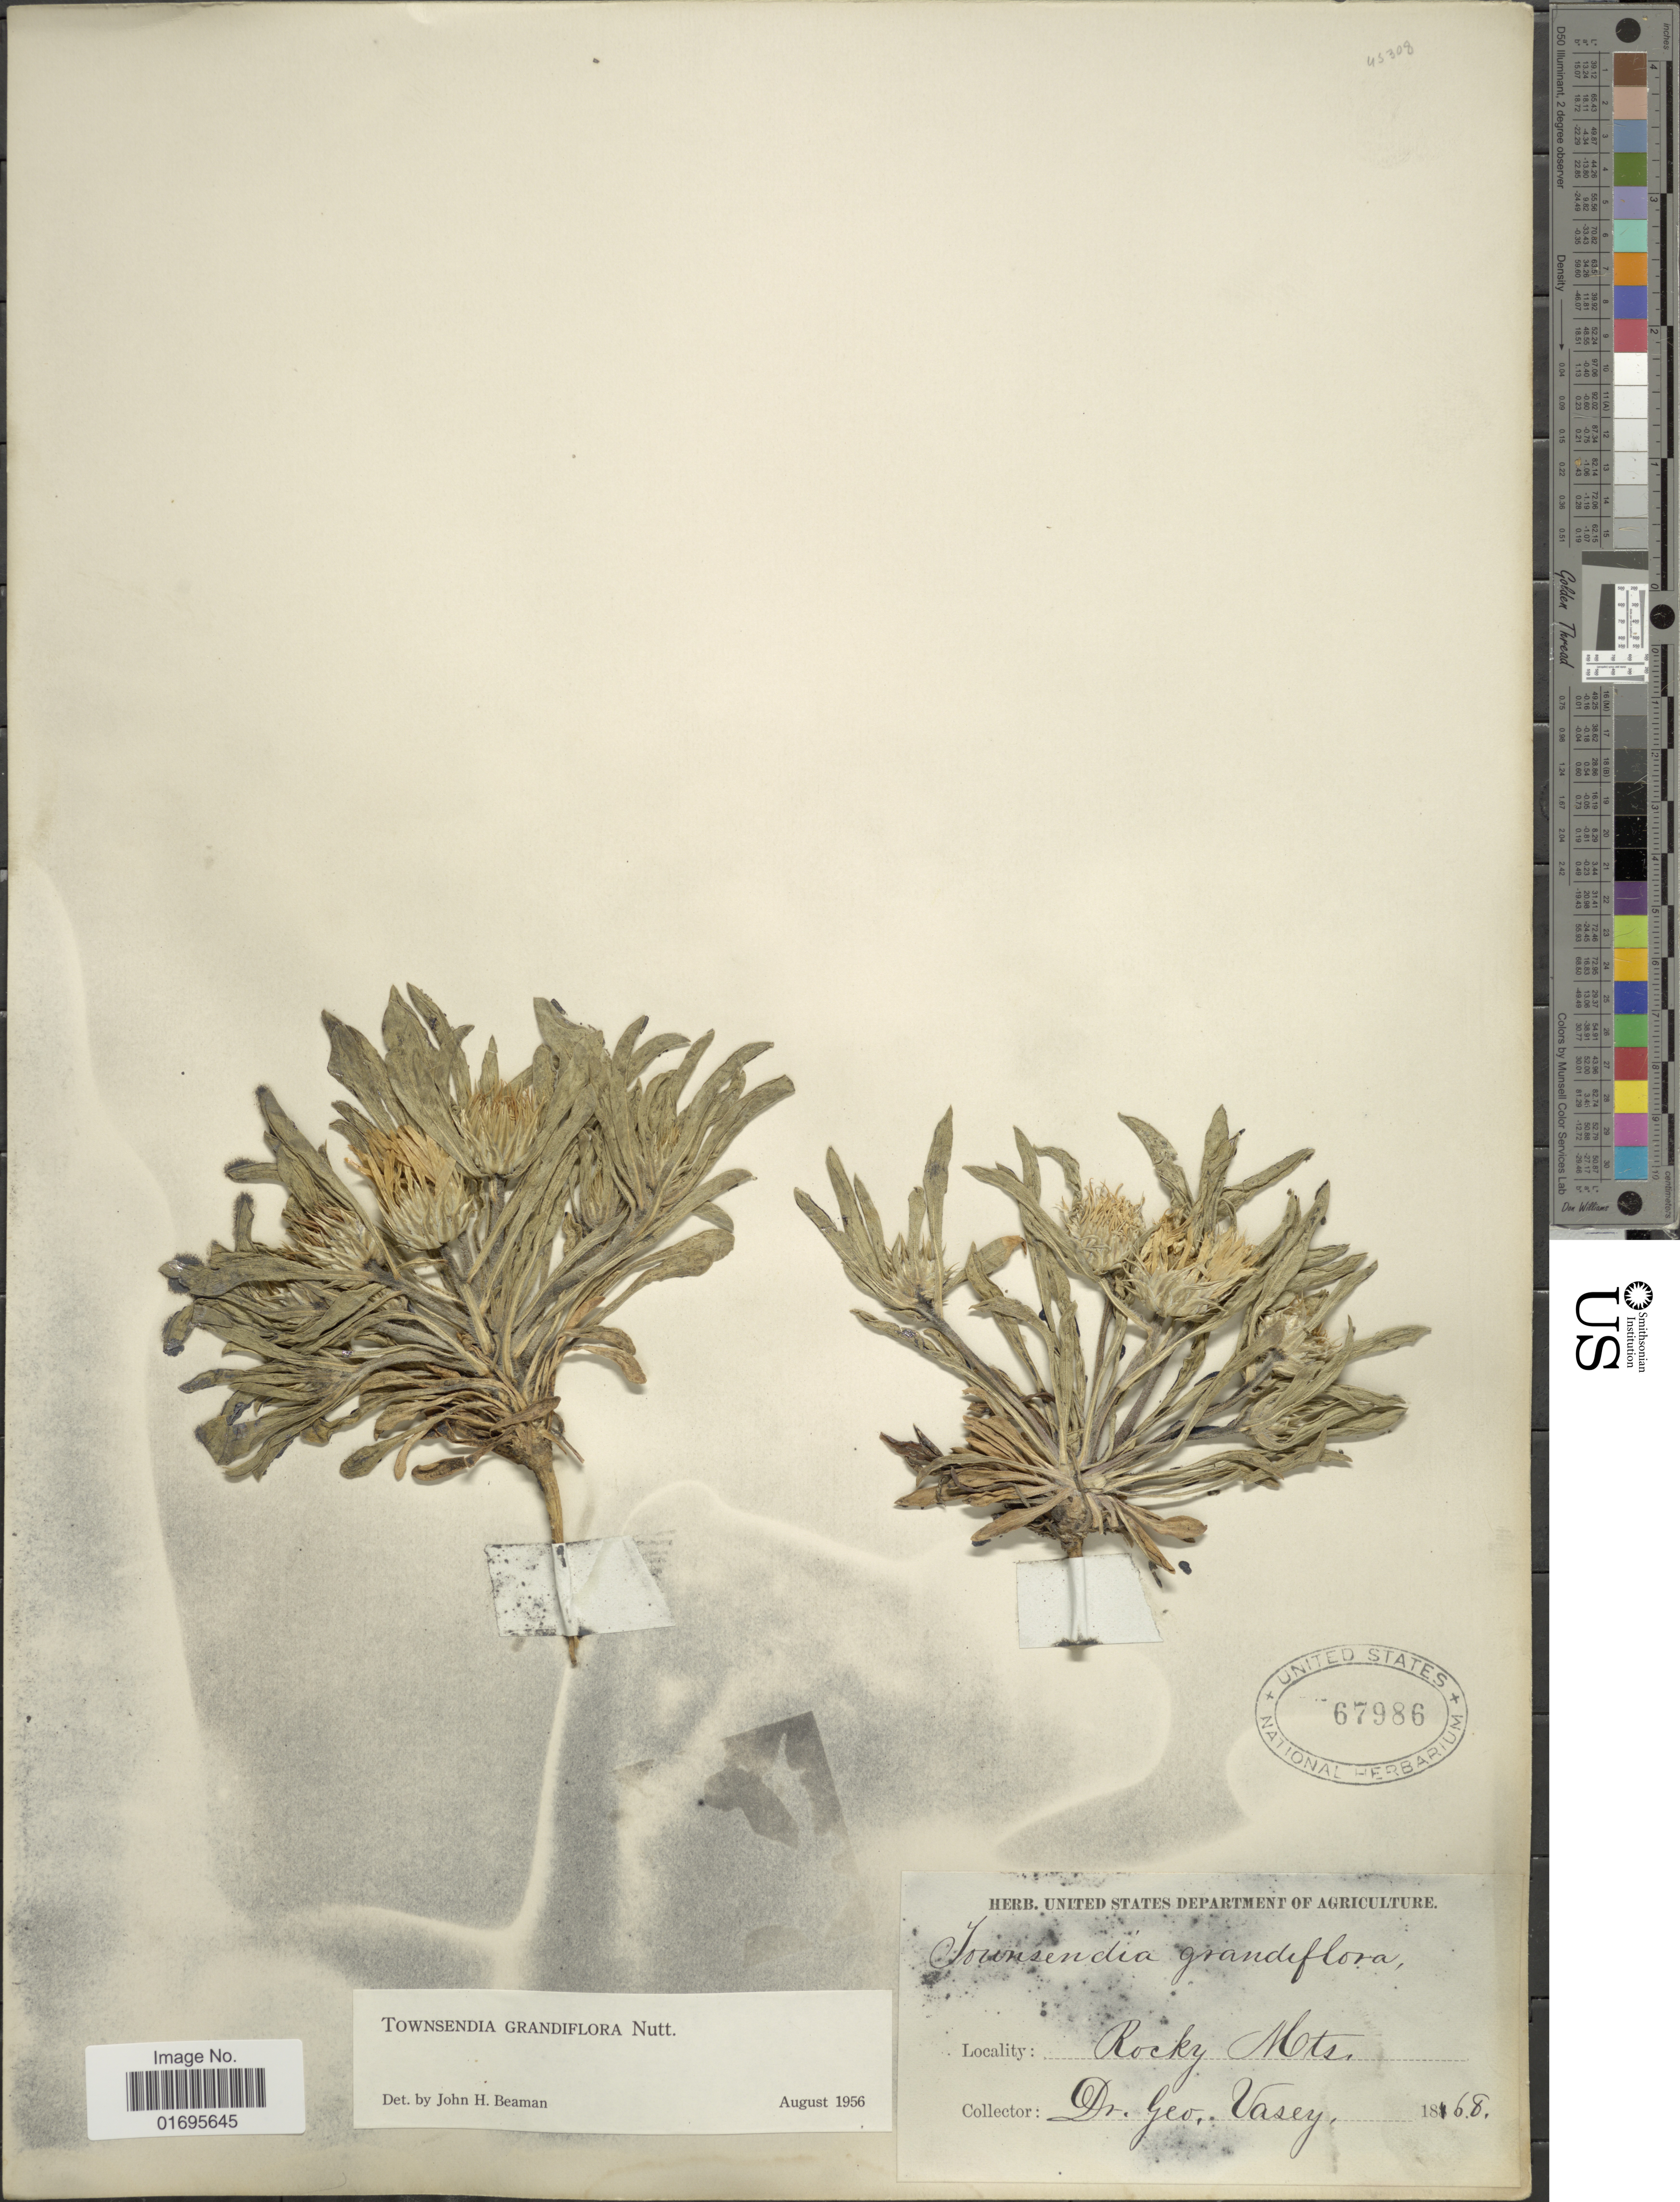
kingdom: Plantae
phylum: Tracheophyta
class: Magnoliopsida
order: Asterales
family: Asteraceae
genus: Townsendia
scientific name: Townsendia grandiflora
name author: Nutt.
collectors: G. Vasey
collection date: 1868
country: United States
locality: Rocky mts.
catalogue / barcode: US 67986